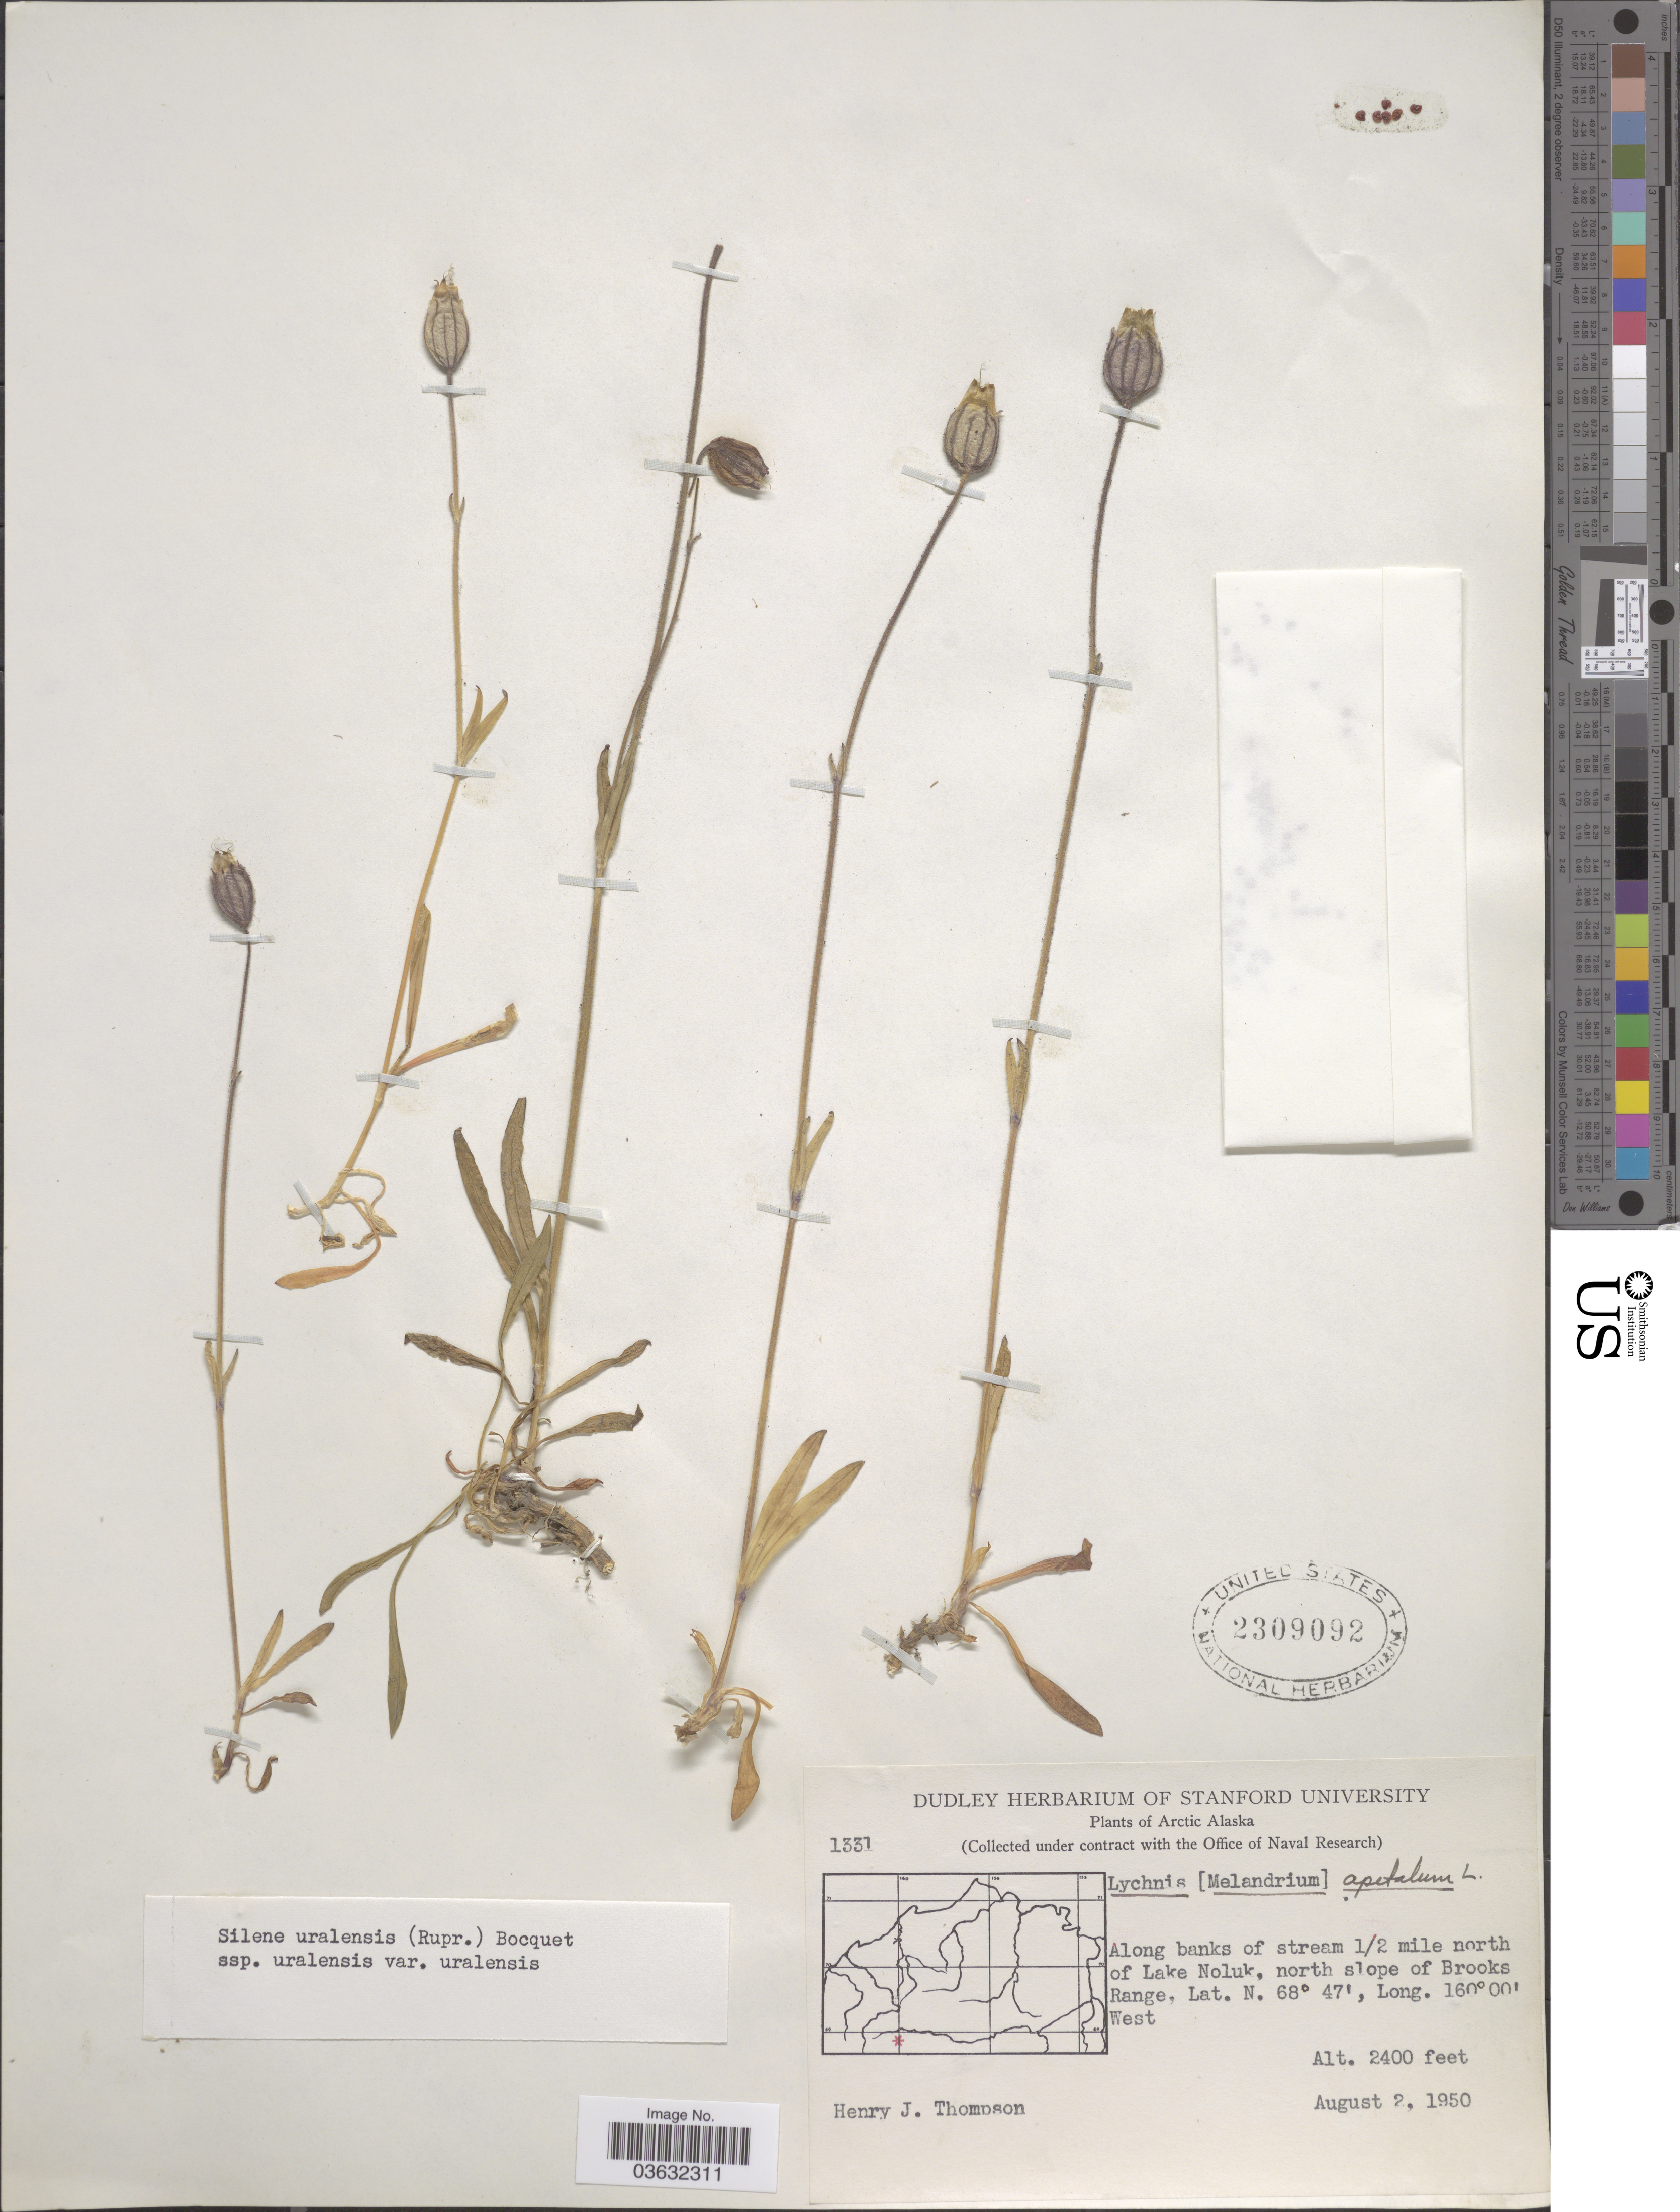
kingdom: Plantae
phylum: Tracheophyta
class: Magnoliopsida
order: Caryophyllales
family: Caryophyllaceae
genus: Silene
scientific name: Silene uralensis subsp. uralensis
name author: (Rupr.) Bocquet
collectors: H. J. Thompson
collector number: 1331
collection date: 1950-08-02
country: United States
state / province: Alaska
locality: Arctic Alaska. Along banks of stream ½ mile north of Lake Noluk, north slope of Brooks Range.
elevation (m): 732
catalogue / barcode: US 2309092